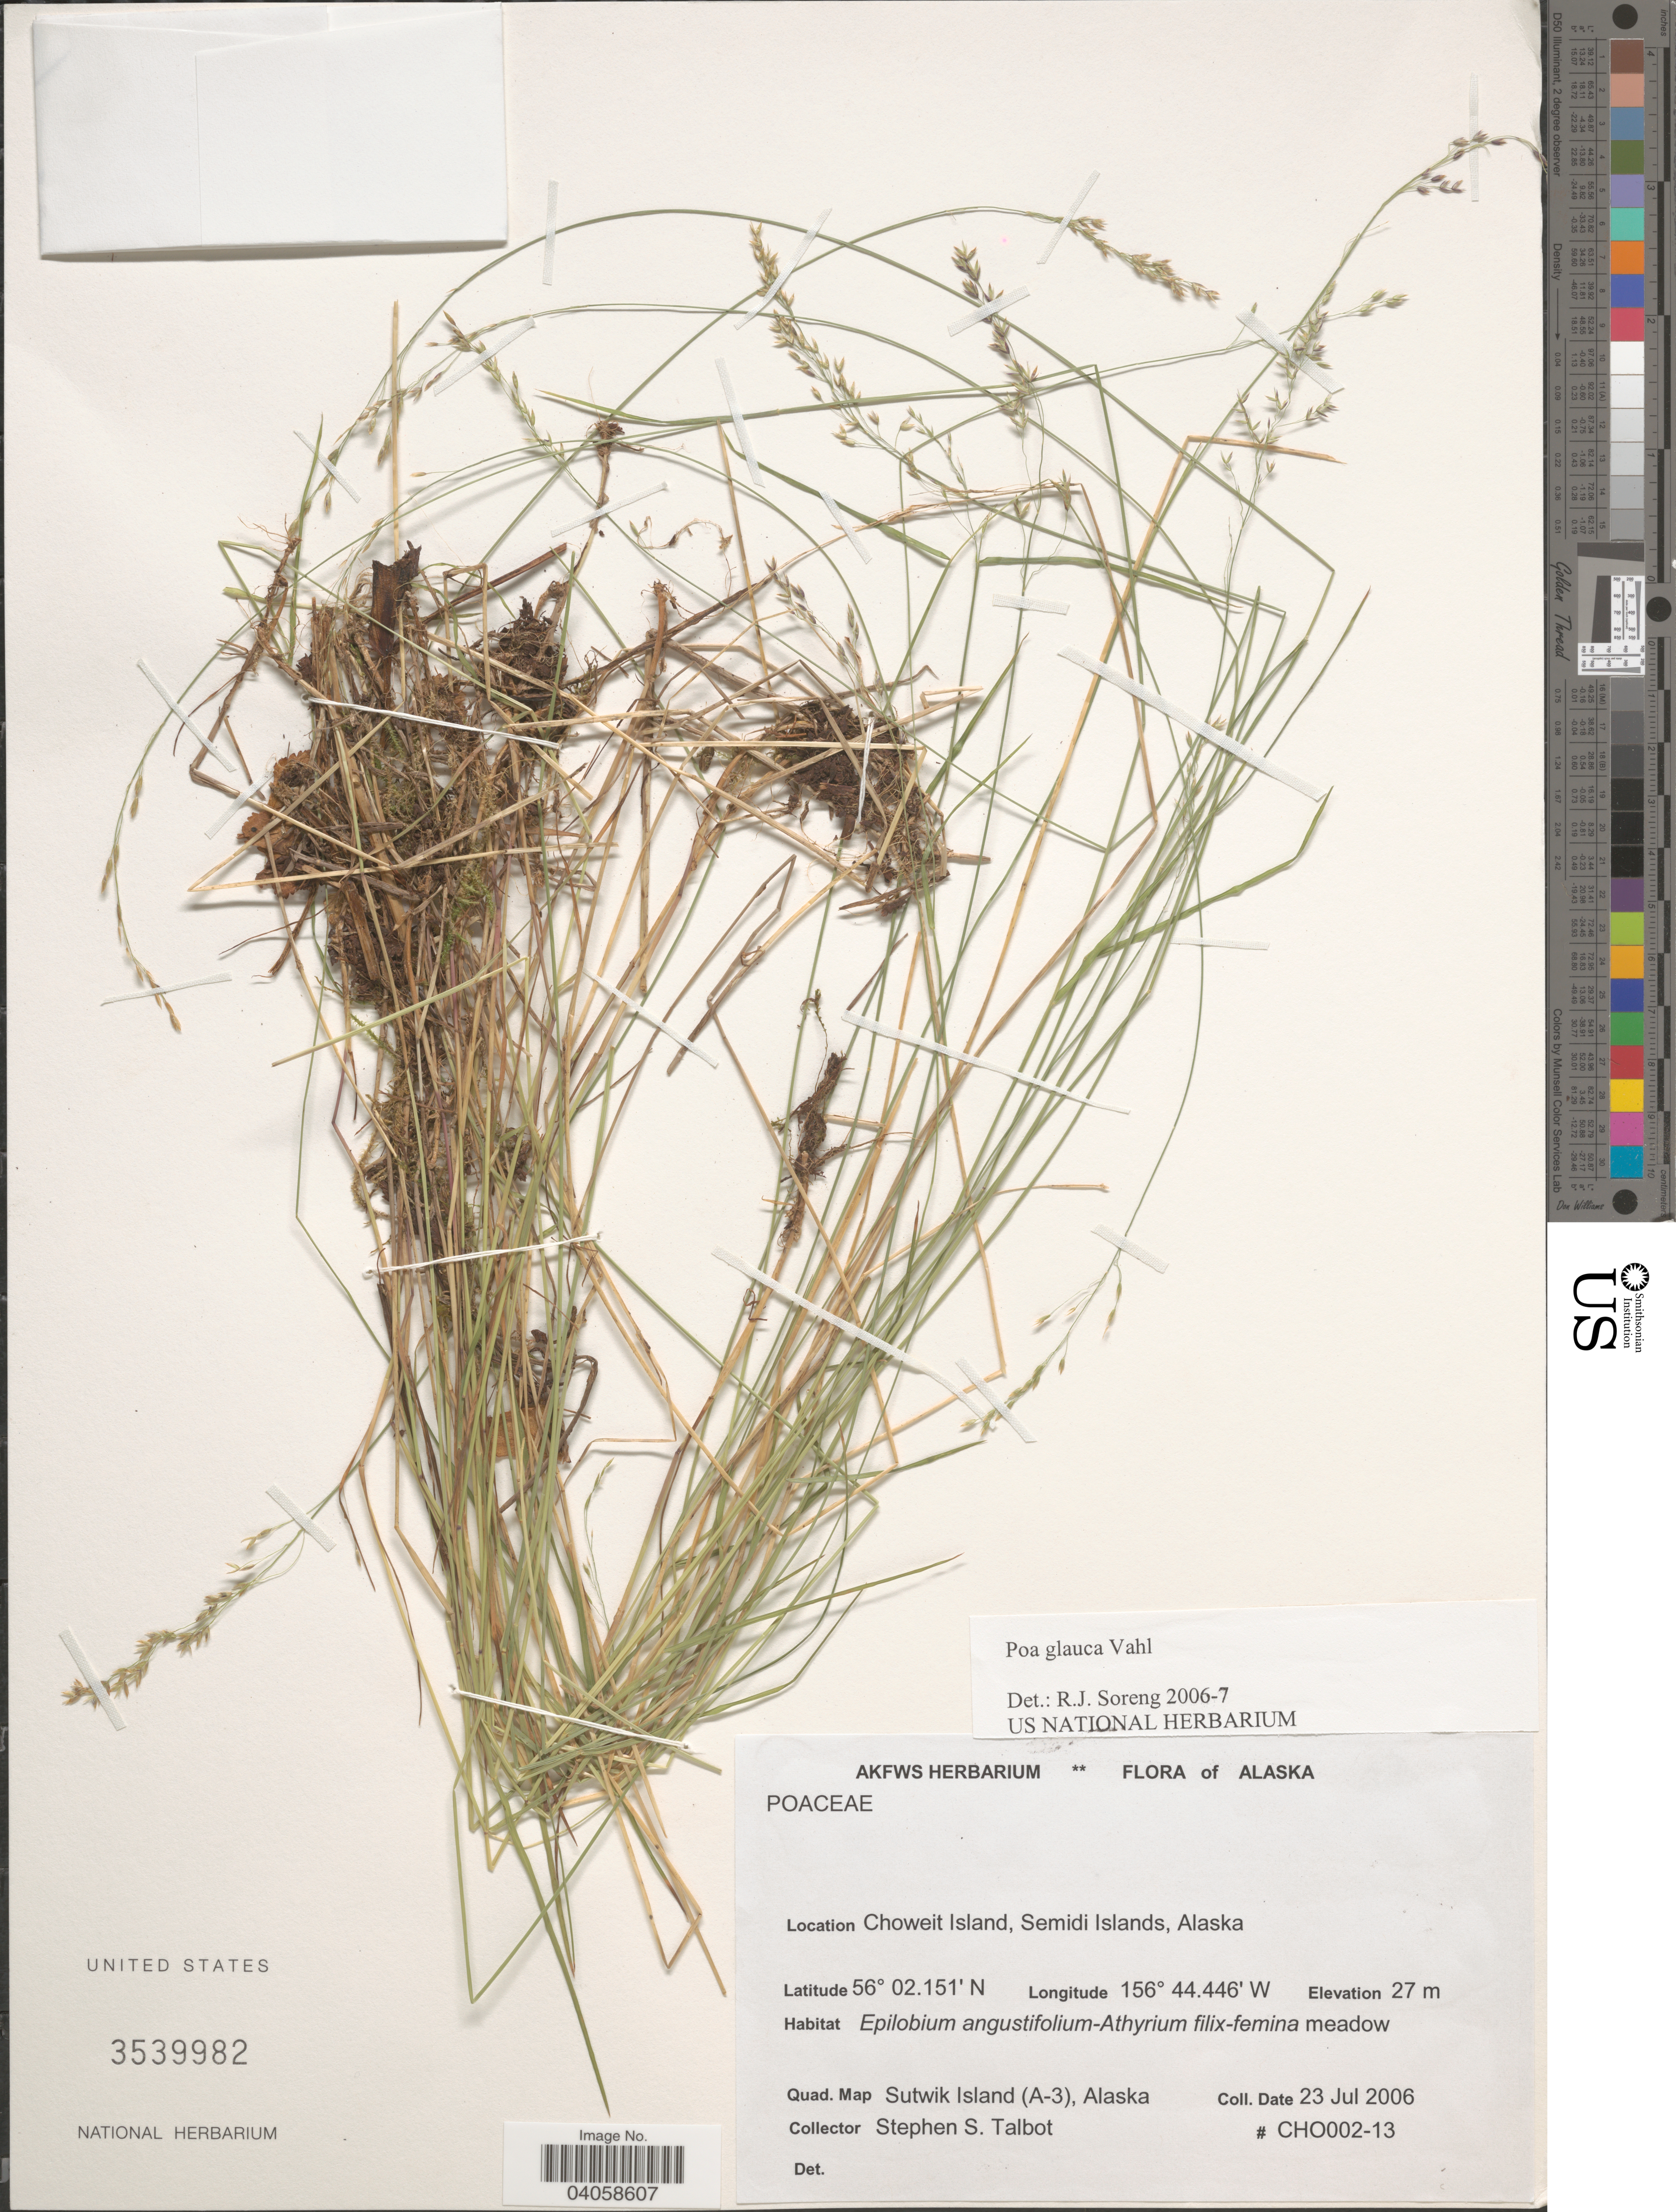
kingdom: Plantae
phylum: Tracheophyta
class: Liliopsida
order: Poales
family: Poaceae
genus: Poa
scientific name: Poa glauca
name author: Vahl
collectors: S. S. Talbot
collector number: CHO002-13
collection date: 2006-07-23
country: United States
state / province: Alaska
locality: Choweit Island, Semidi Islands. Quad. Map Sutwik Island (A-3), Alaska.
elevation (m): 27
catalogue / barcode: US 3539982